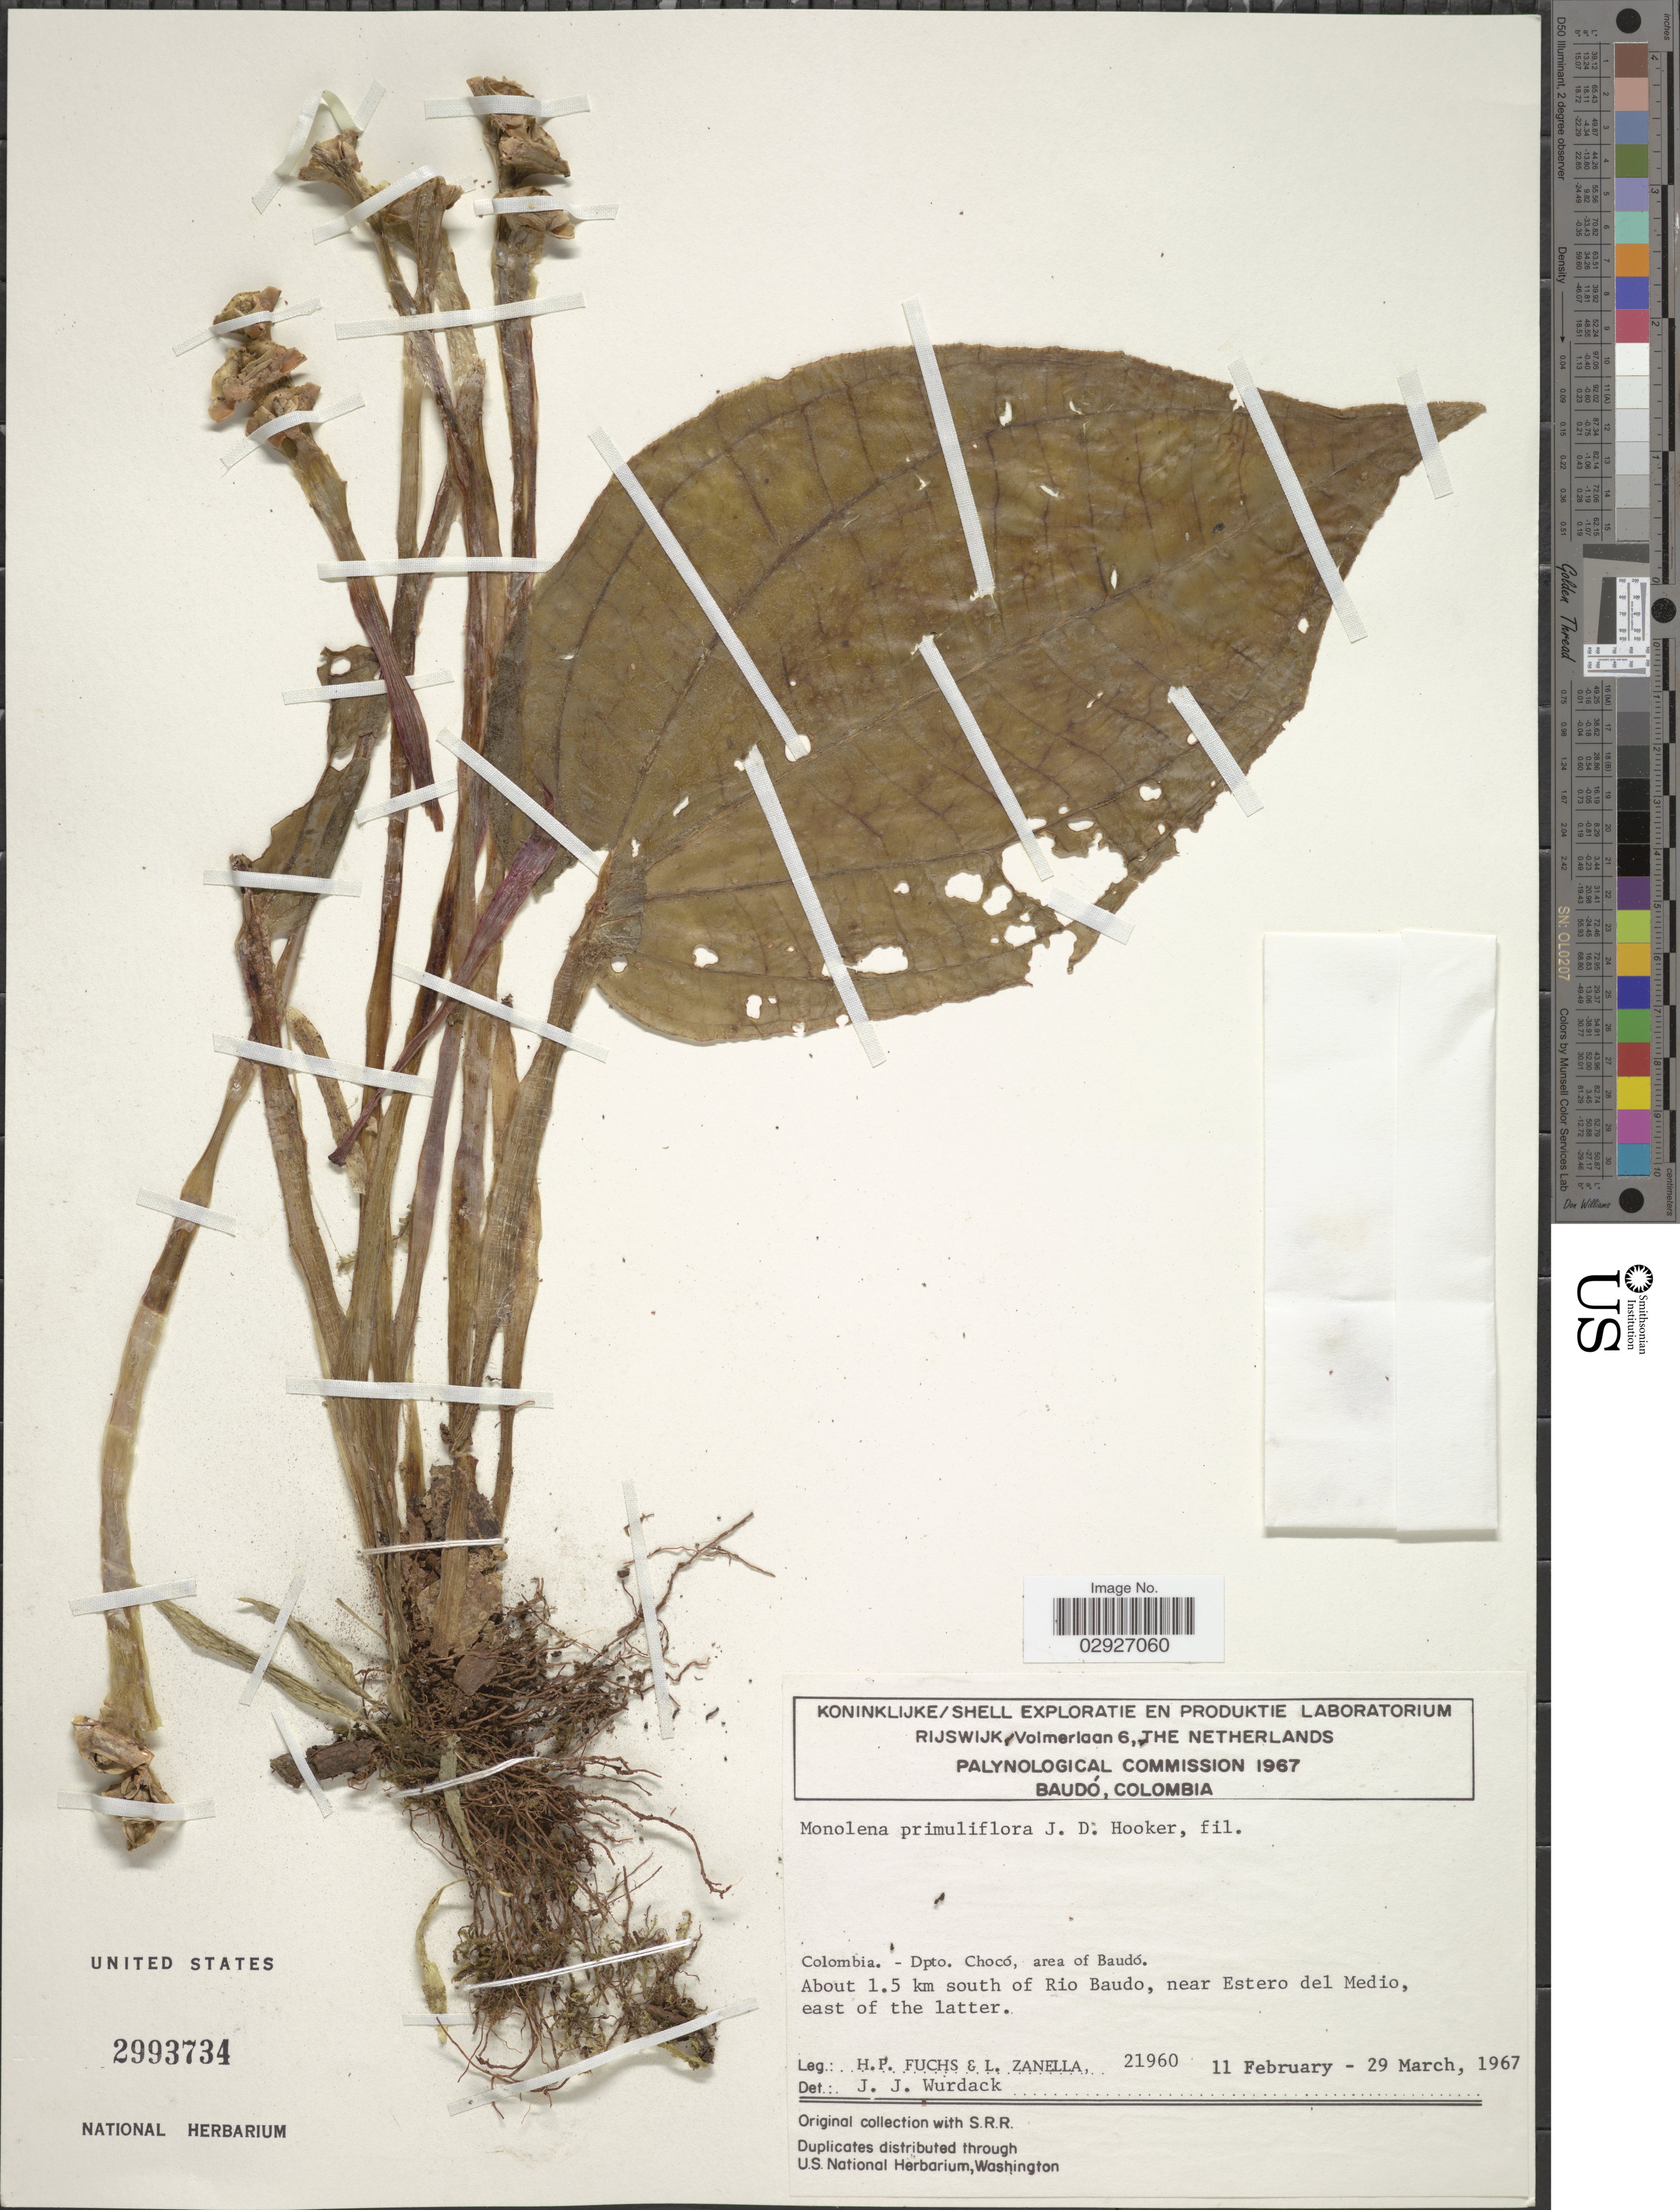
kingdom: Plantae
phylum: Tracheophyta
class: Magnoliopsida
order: Myrtales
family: Melastomataceae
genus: Monolena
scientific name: Monolena primuliflora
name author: Hook. f.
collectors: H. Fuchs & L. Zanella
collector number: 21960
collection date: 1967-02-11/1967-03-29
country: Colombia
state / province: Chocó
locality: Dpto. Chocó, area of Baudó, About 1.5 km South of Rio Baudo, near Estero del Medio, east of the latter.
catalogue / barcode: US 2993734